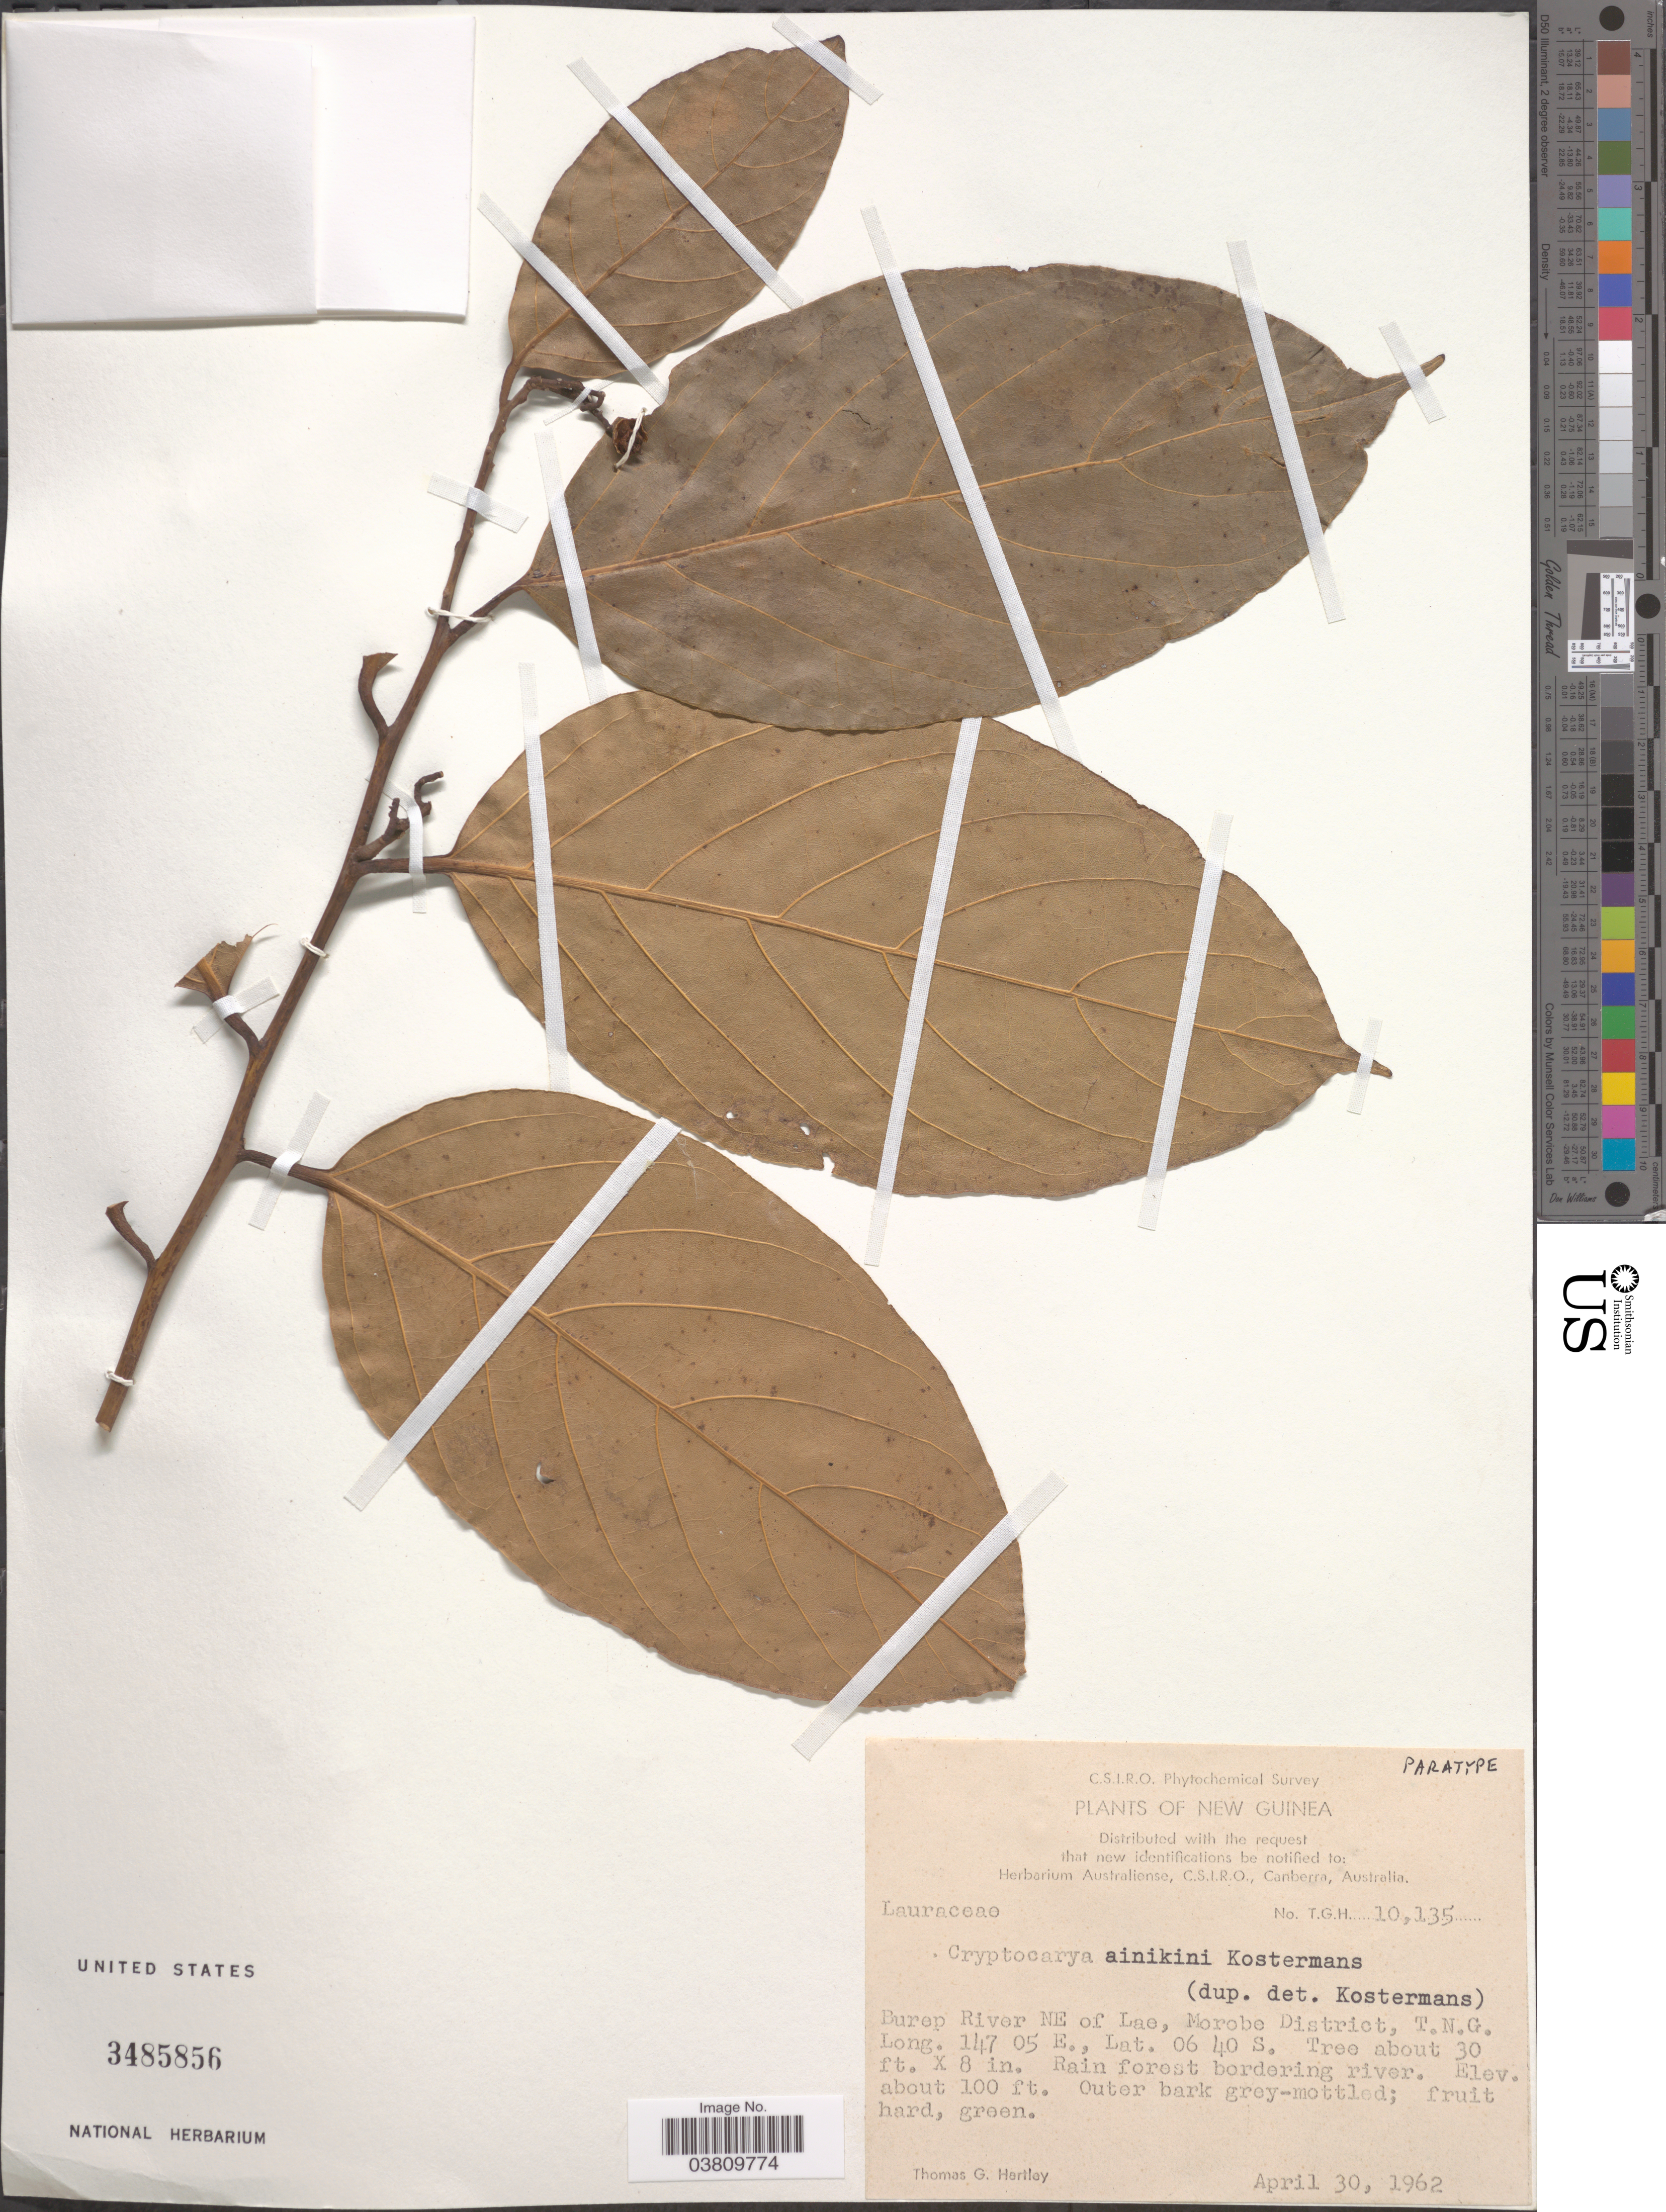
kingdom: Plantae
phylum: Tracheophyta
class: Magnoliopsida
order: Laurales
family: Lauraceae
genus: Cryptocarya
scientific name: Cryptocarya ainikinii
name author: Kosterm.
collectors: T. G. Hartley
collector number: TGH 10135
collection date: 1962-04-30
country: Papua New Guinea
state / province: Morobe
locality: New Guinea. Burep River NE of Lae, Morobe District, T.N.G.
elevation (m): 30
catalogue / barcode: US 3485856